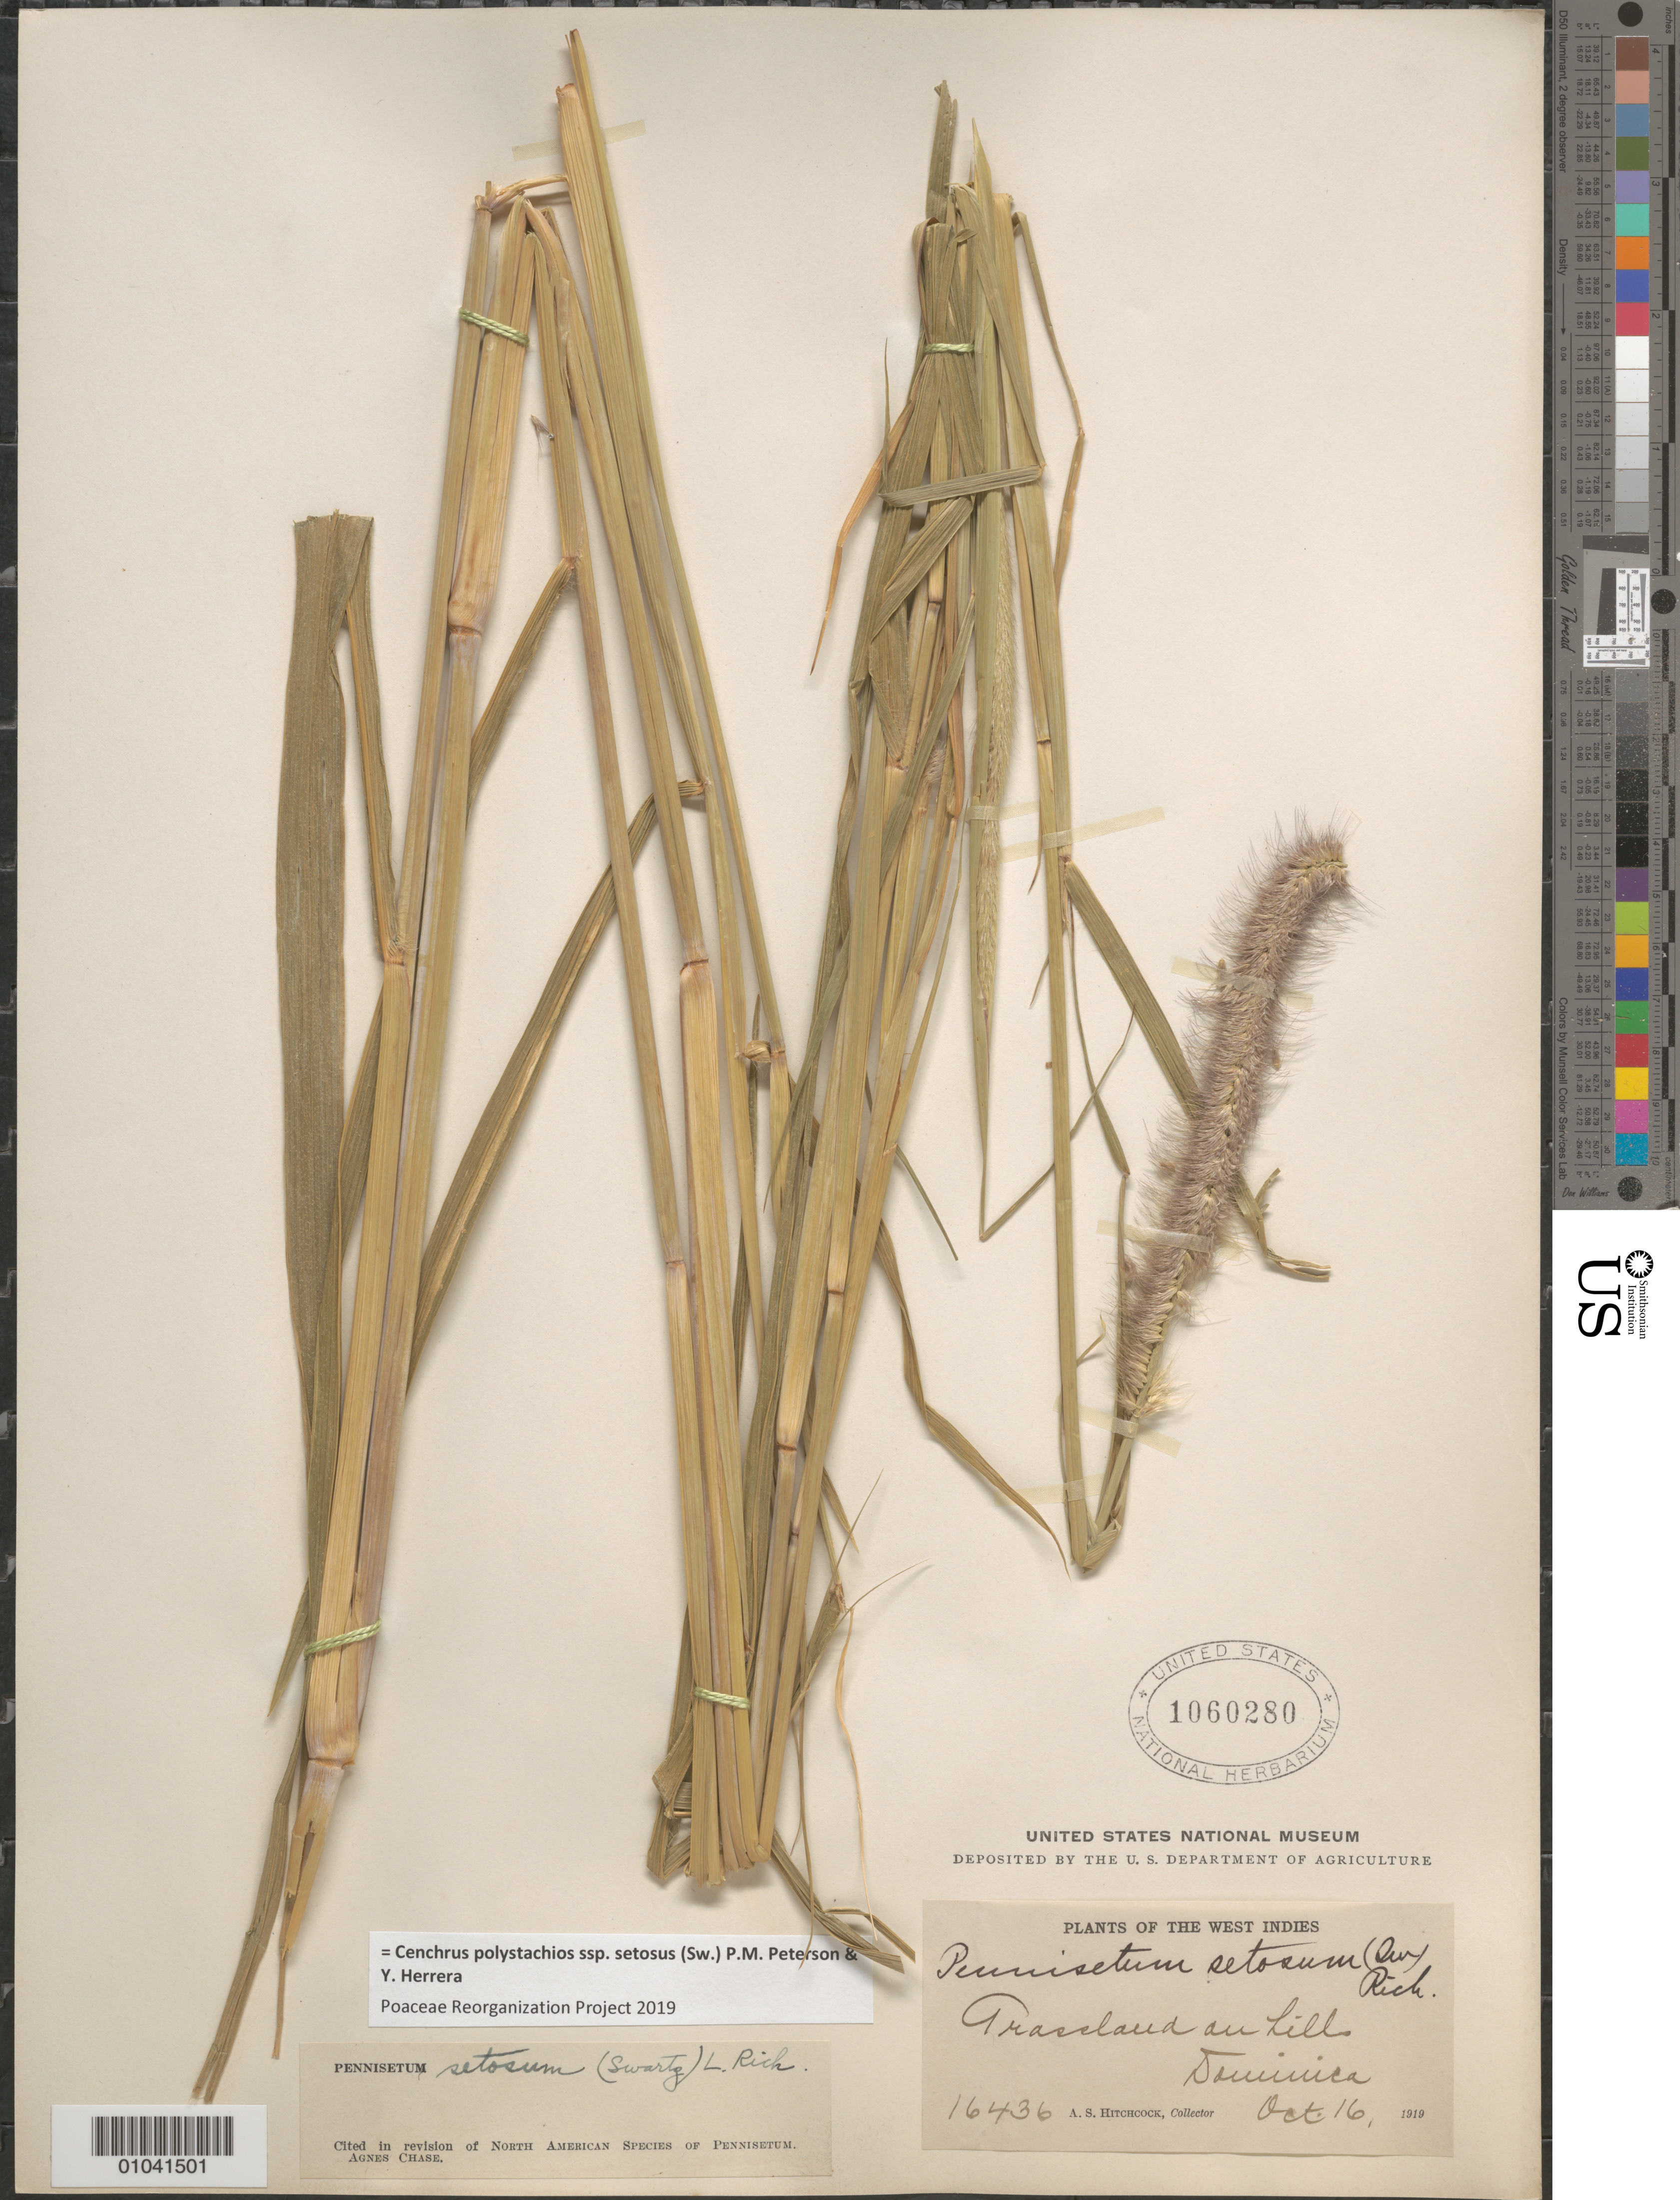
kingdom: Plantae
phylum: Tracheophyta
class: Liliopsida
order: Poales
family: Poaceae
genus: Cenchrus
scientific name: Cenchrus polystachios subsp. setosus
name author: (Sw.) P.M. Peterson & Y. Herrera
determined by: Poaceae Reorganization Project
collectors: A. S. Hitchcock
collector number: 16436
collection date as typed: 16 Oct 1919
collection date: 1919-10-16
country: Dominica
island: Dominica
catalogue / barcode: US 1060280